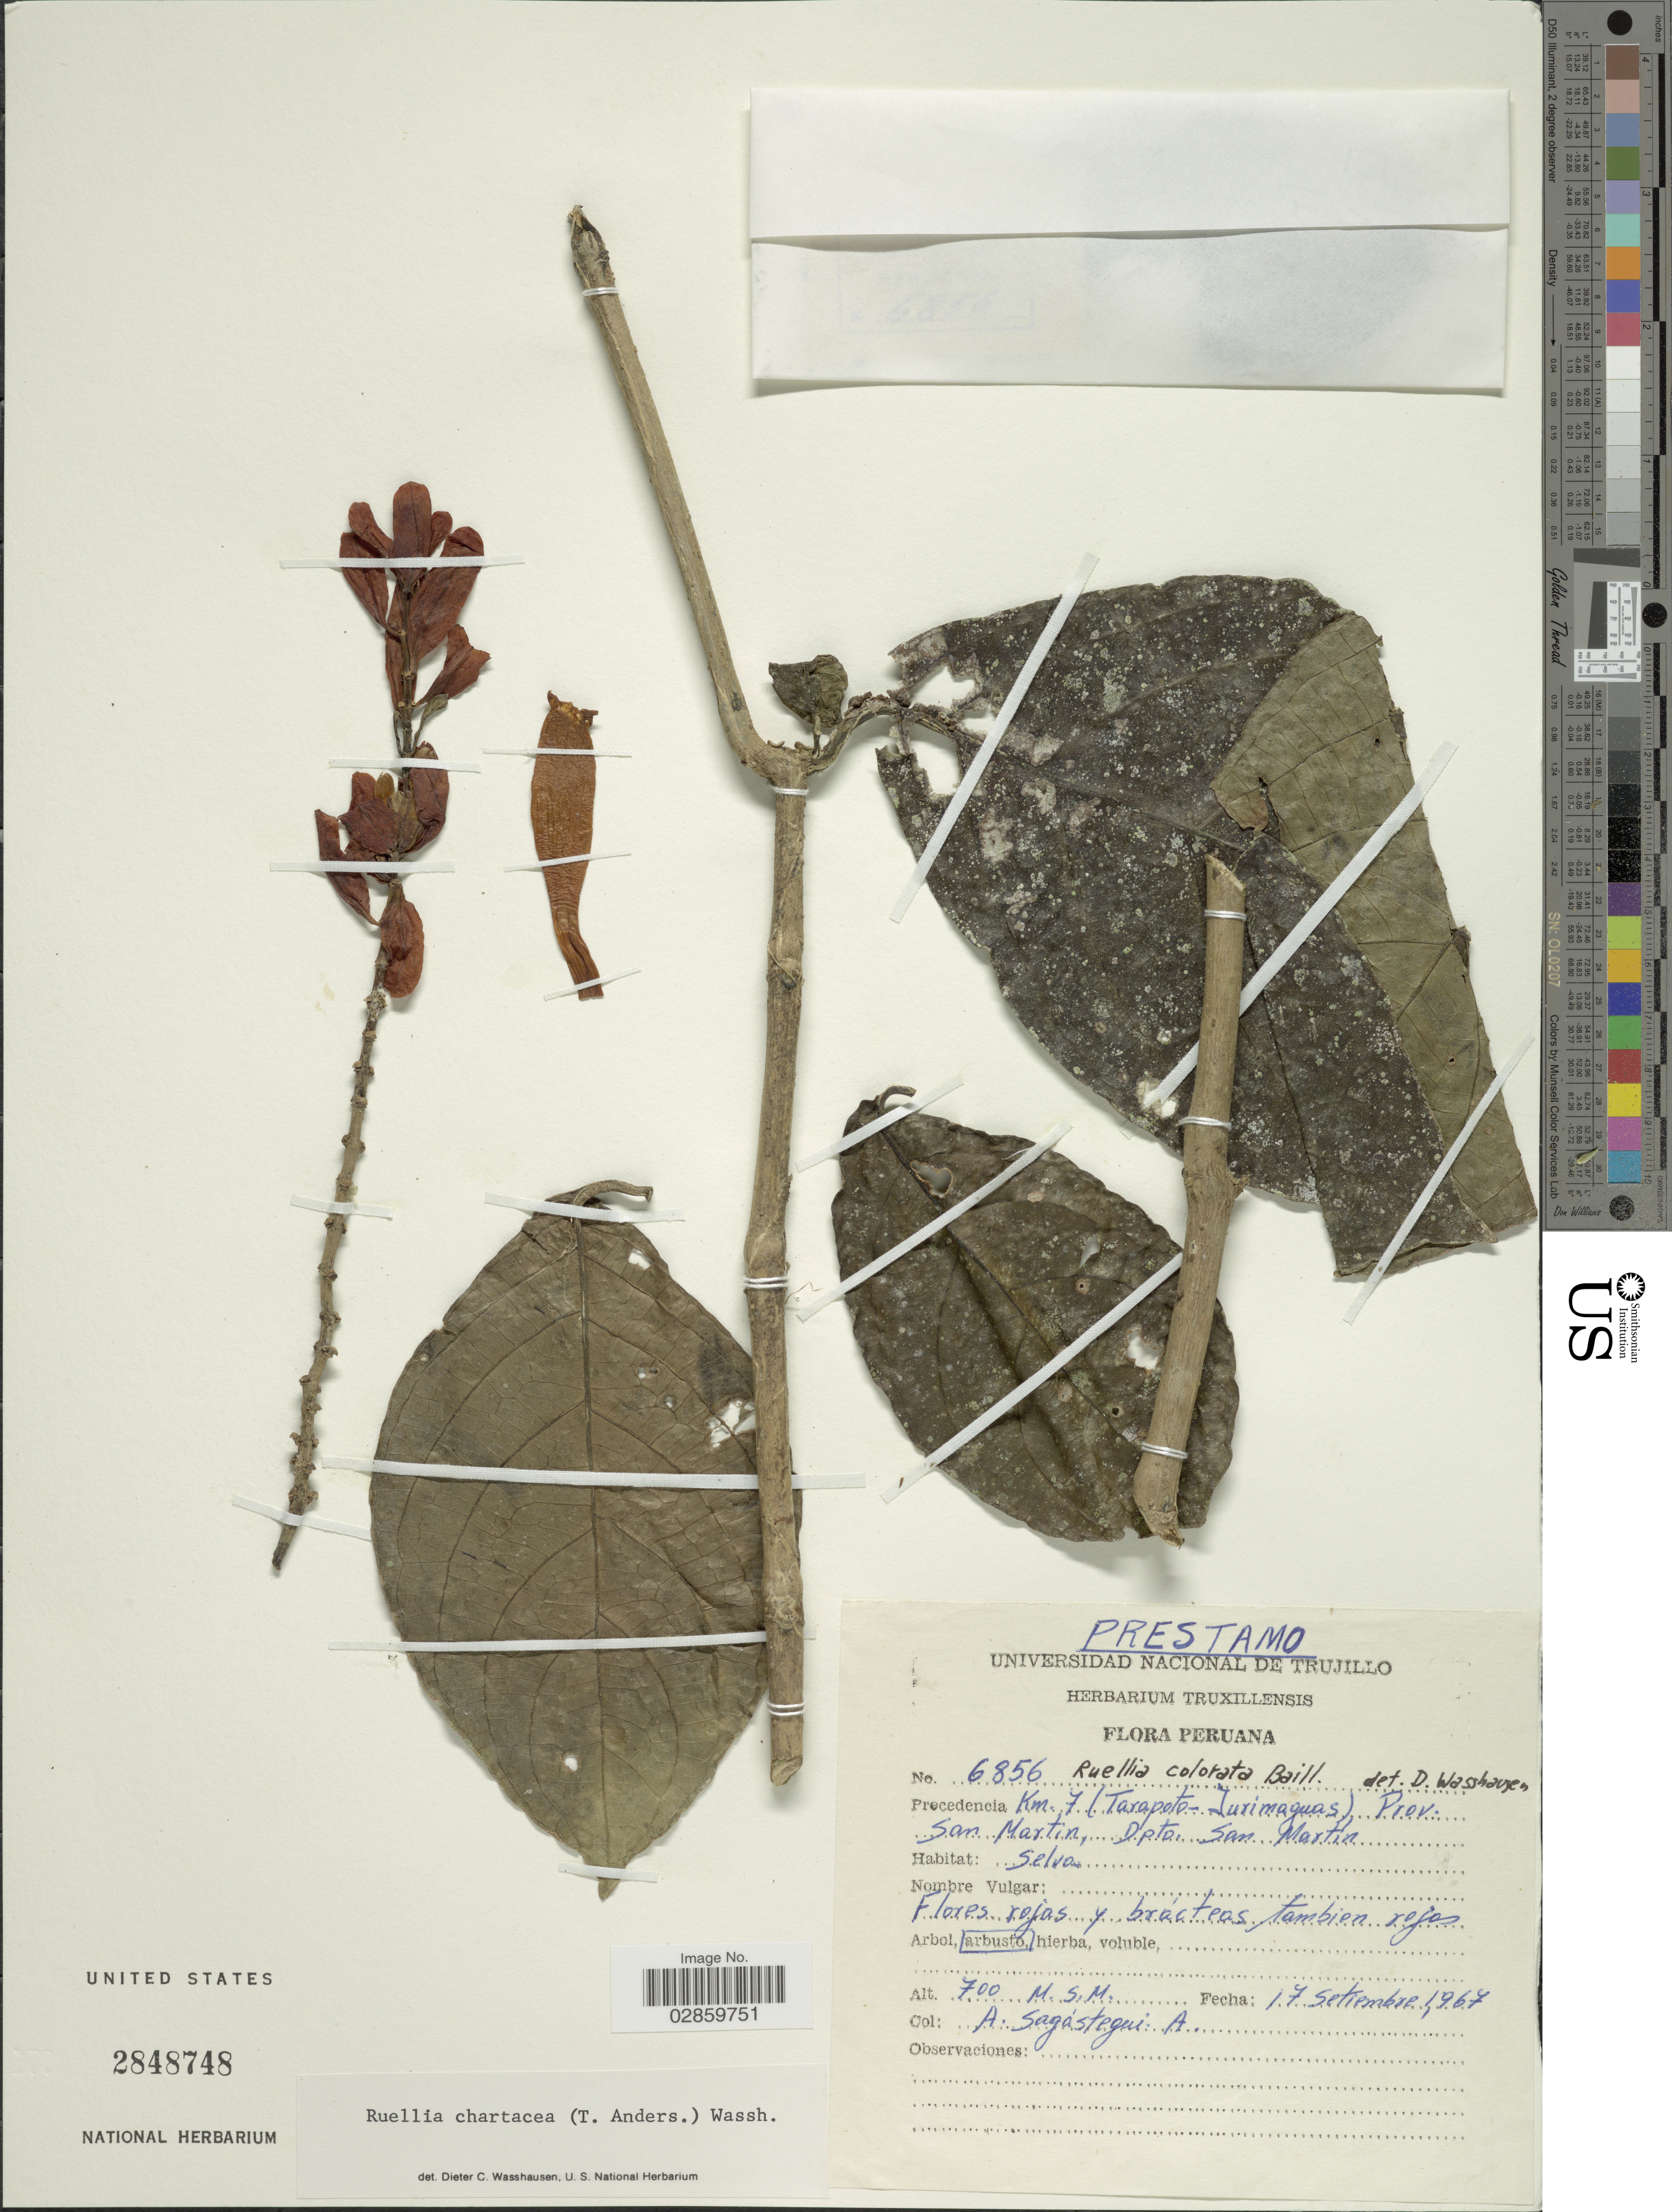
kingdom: Plantae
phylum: Tracheophyta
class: Magnoliopsida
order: Lamiales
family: Acanthaceae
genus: Ruellia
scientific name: Ruellia chartacea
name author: (T. Anderson) Wassh.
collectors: A. Sagástegui A.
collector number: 6856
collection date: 1967-09-17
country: Peru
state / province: San Martín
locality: Km. 7 (Tarapoto-Yurimaguas), Dpto. San Martin.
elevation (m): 700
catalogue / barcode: US 2848748